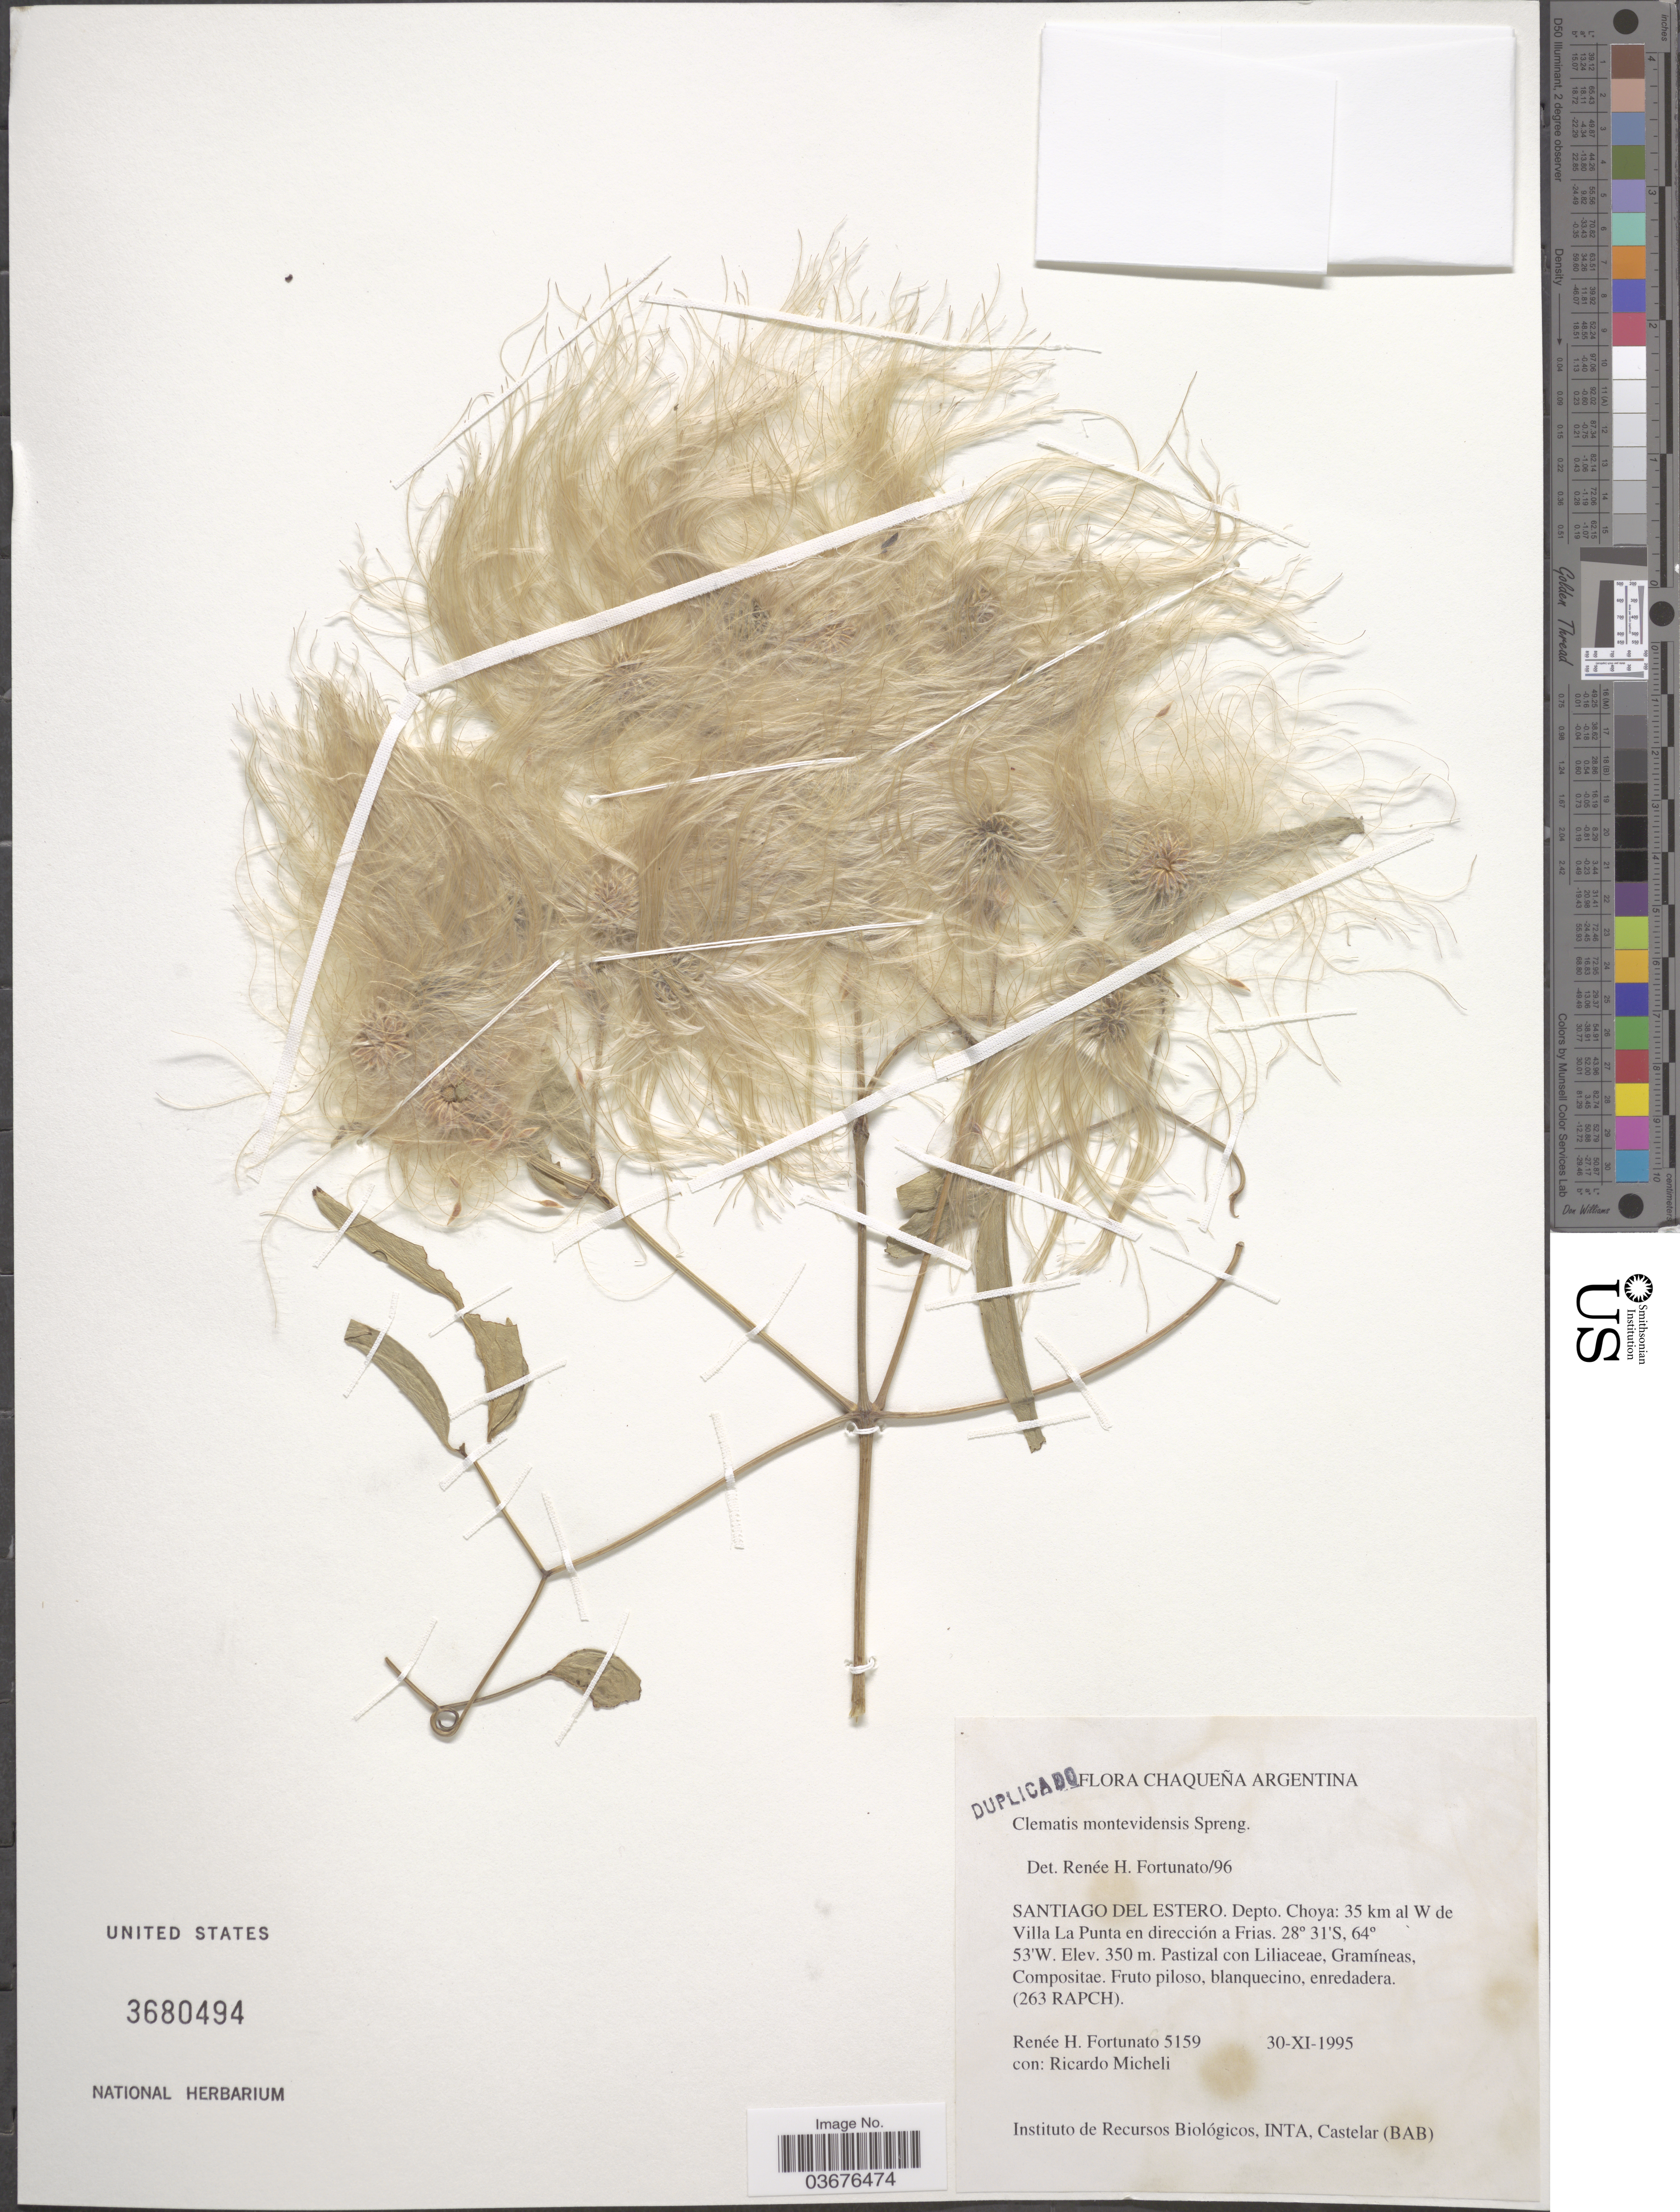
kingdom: Plantae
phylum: Tracheophyta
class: Magnoliopsida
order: Ranunculales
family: Ranunculaceae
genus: Clematis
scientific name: Clematis montevidensis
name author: Spreng.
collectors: R. H. Fortunato & R. Micheli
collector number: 5159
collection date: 1995-11-30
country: Argentina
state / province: Santiago del Estero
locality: Chaqueña Argentina. Depto. Choya: 35 km al W de Villa La Punta en dirección a Frias.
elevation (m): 350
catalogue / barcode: US 3680494